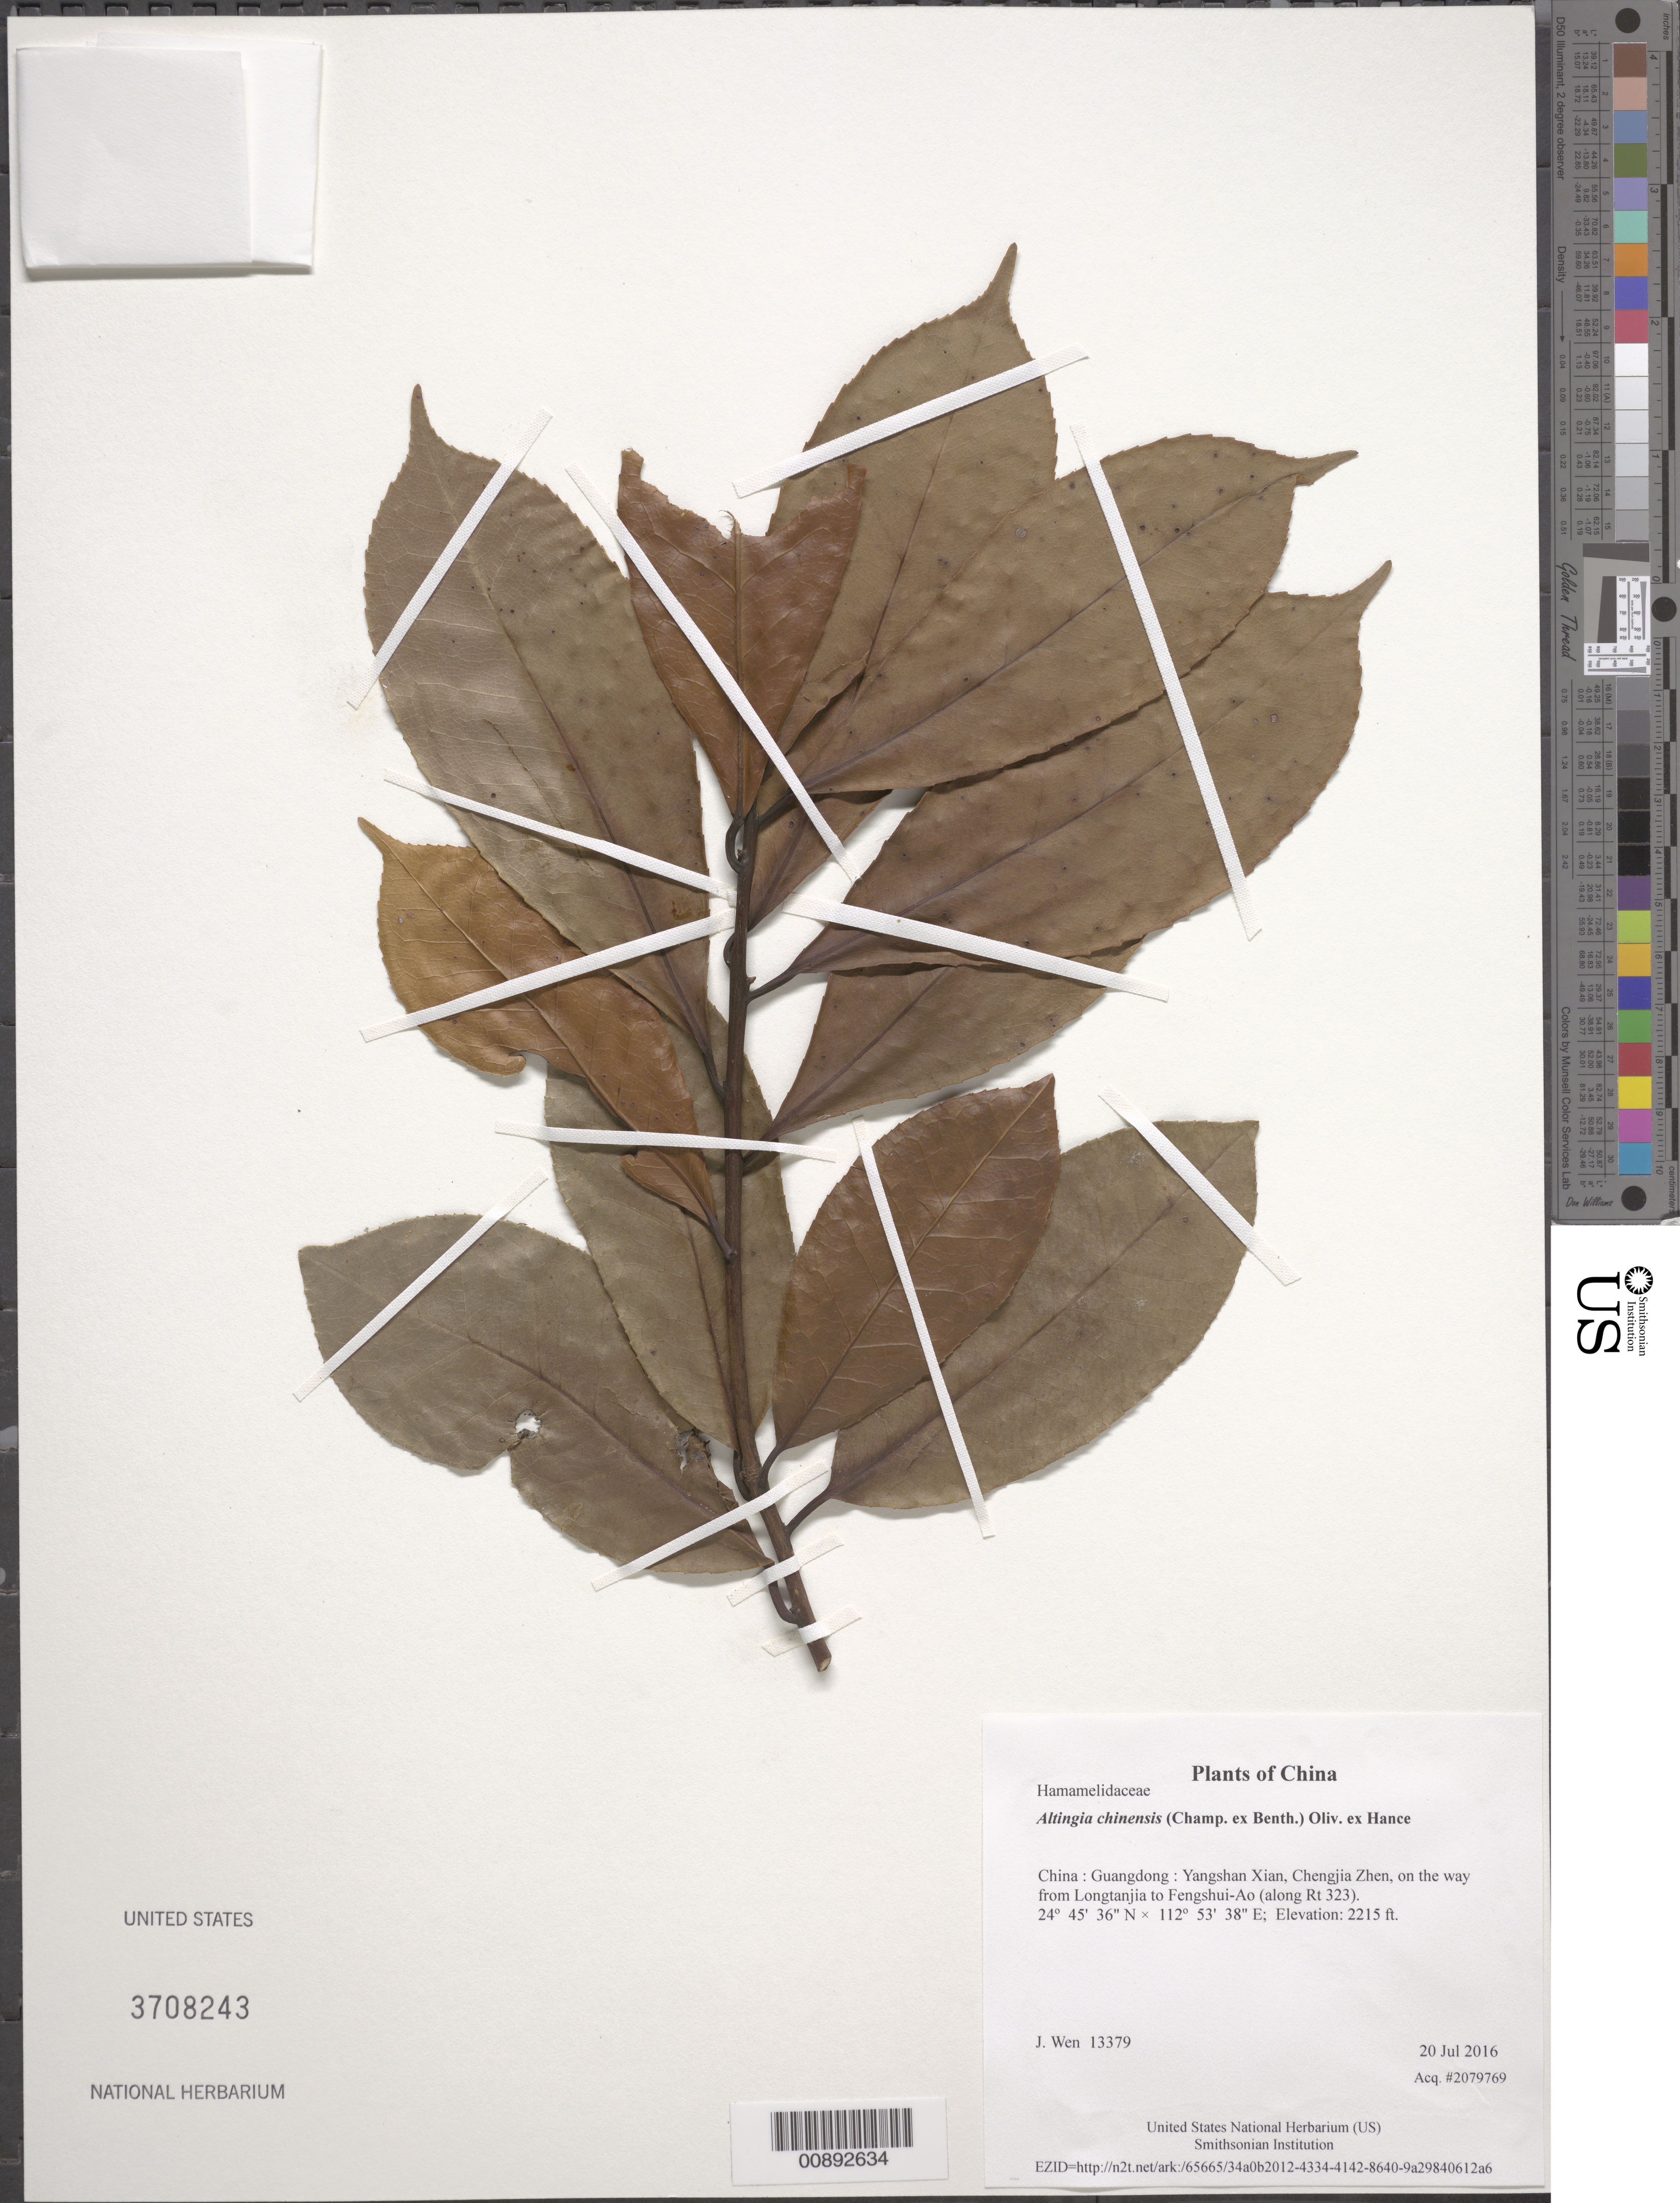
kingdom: Plantae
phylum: Tracheophyta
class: Magnoliopsida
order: Saxifragales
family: Altingiaceae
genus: Liquidambar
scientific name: Liquidambar chinensis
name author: Champ.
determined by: Strong, Mark T., (BOT), Smithsonian Institution - National Museum of Natural History (UNITED STATES)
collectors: J. Wen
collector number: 13379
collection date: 2016-07-20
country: China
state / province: Guangdong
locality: Yangshan Xian, Chengjia Zhen, on the way from Longtanjia to Fengshui-Ao (along Rt 323)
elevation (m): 675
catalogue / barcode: US 3708243